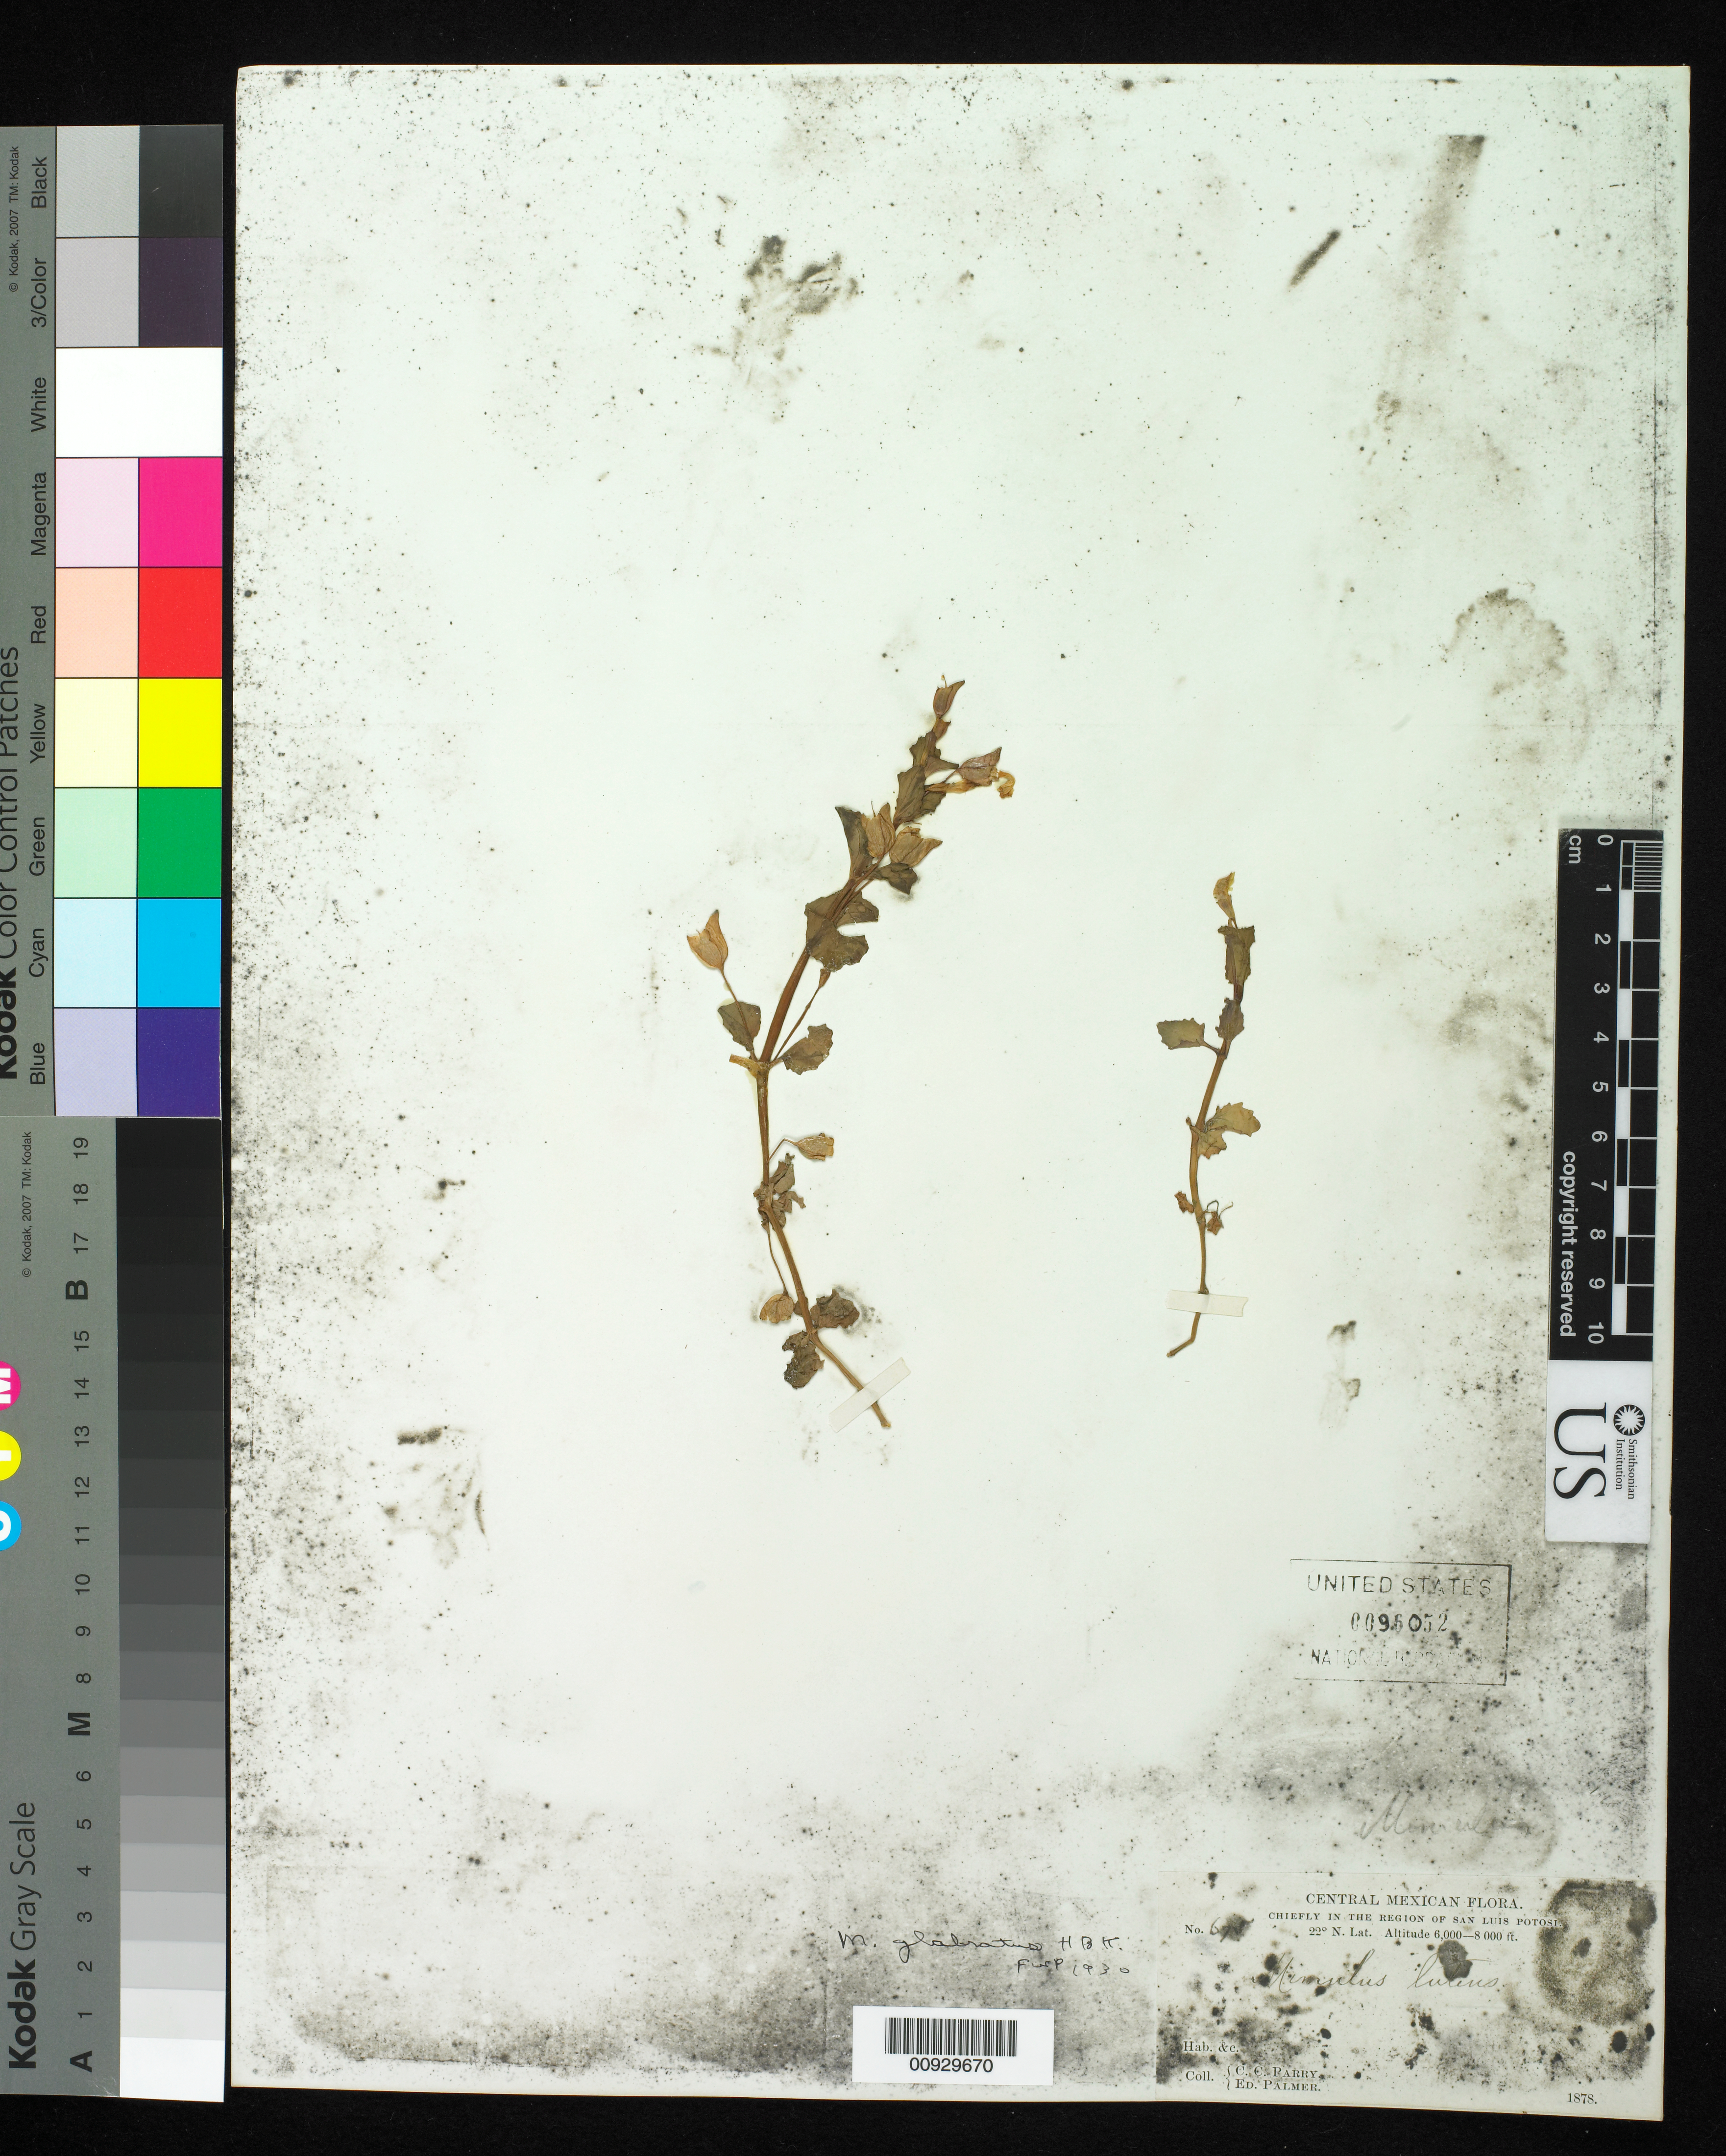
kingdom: Plantae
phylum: Tracheophyta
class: Magnoliopsida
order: Lamiales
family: Phrymaceae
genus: Mimulus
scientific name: Mimulus guttatus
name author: DC.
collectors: C. C. Parry & E. Palmer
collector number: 675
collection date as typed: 1878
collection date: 1878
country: Mexico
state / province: San Luis Potosí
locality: Chiefly in the region of San Luis Potosí .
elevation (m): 1829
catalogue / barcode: US 96052